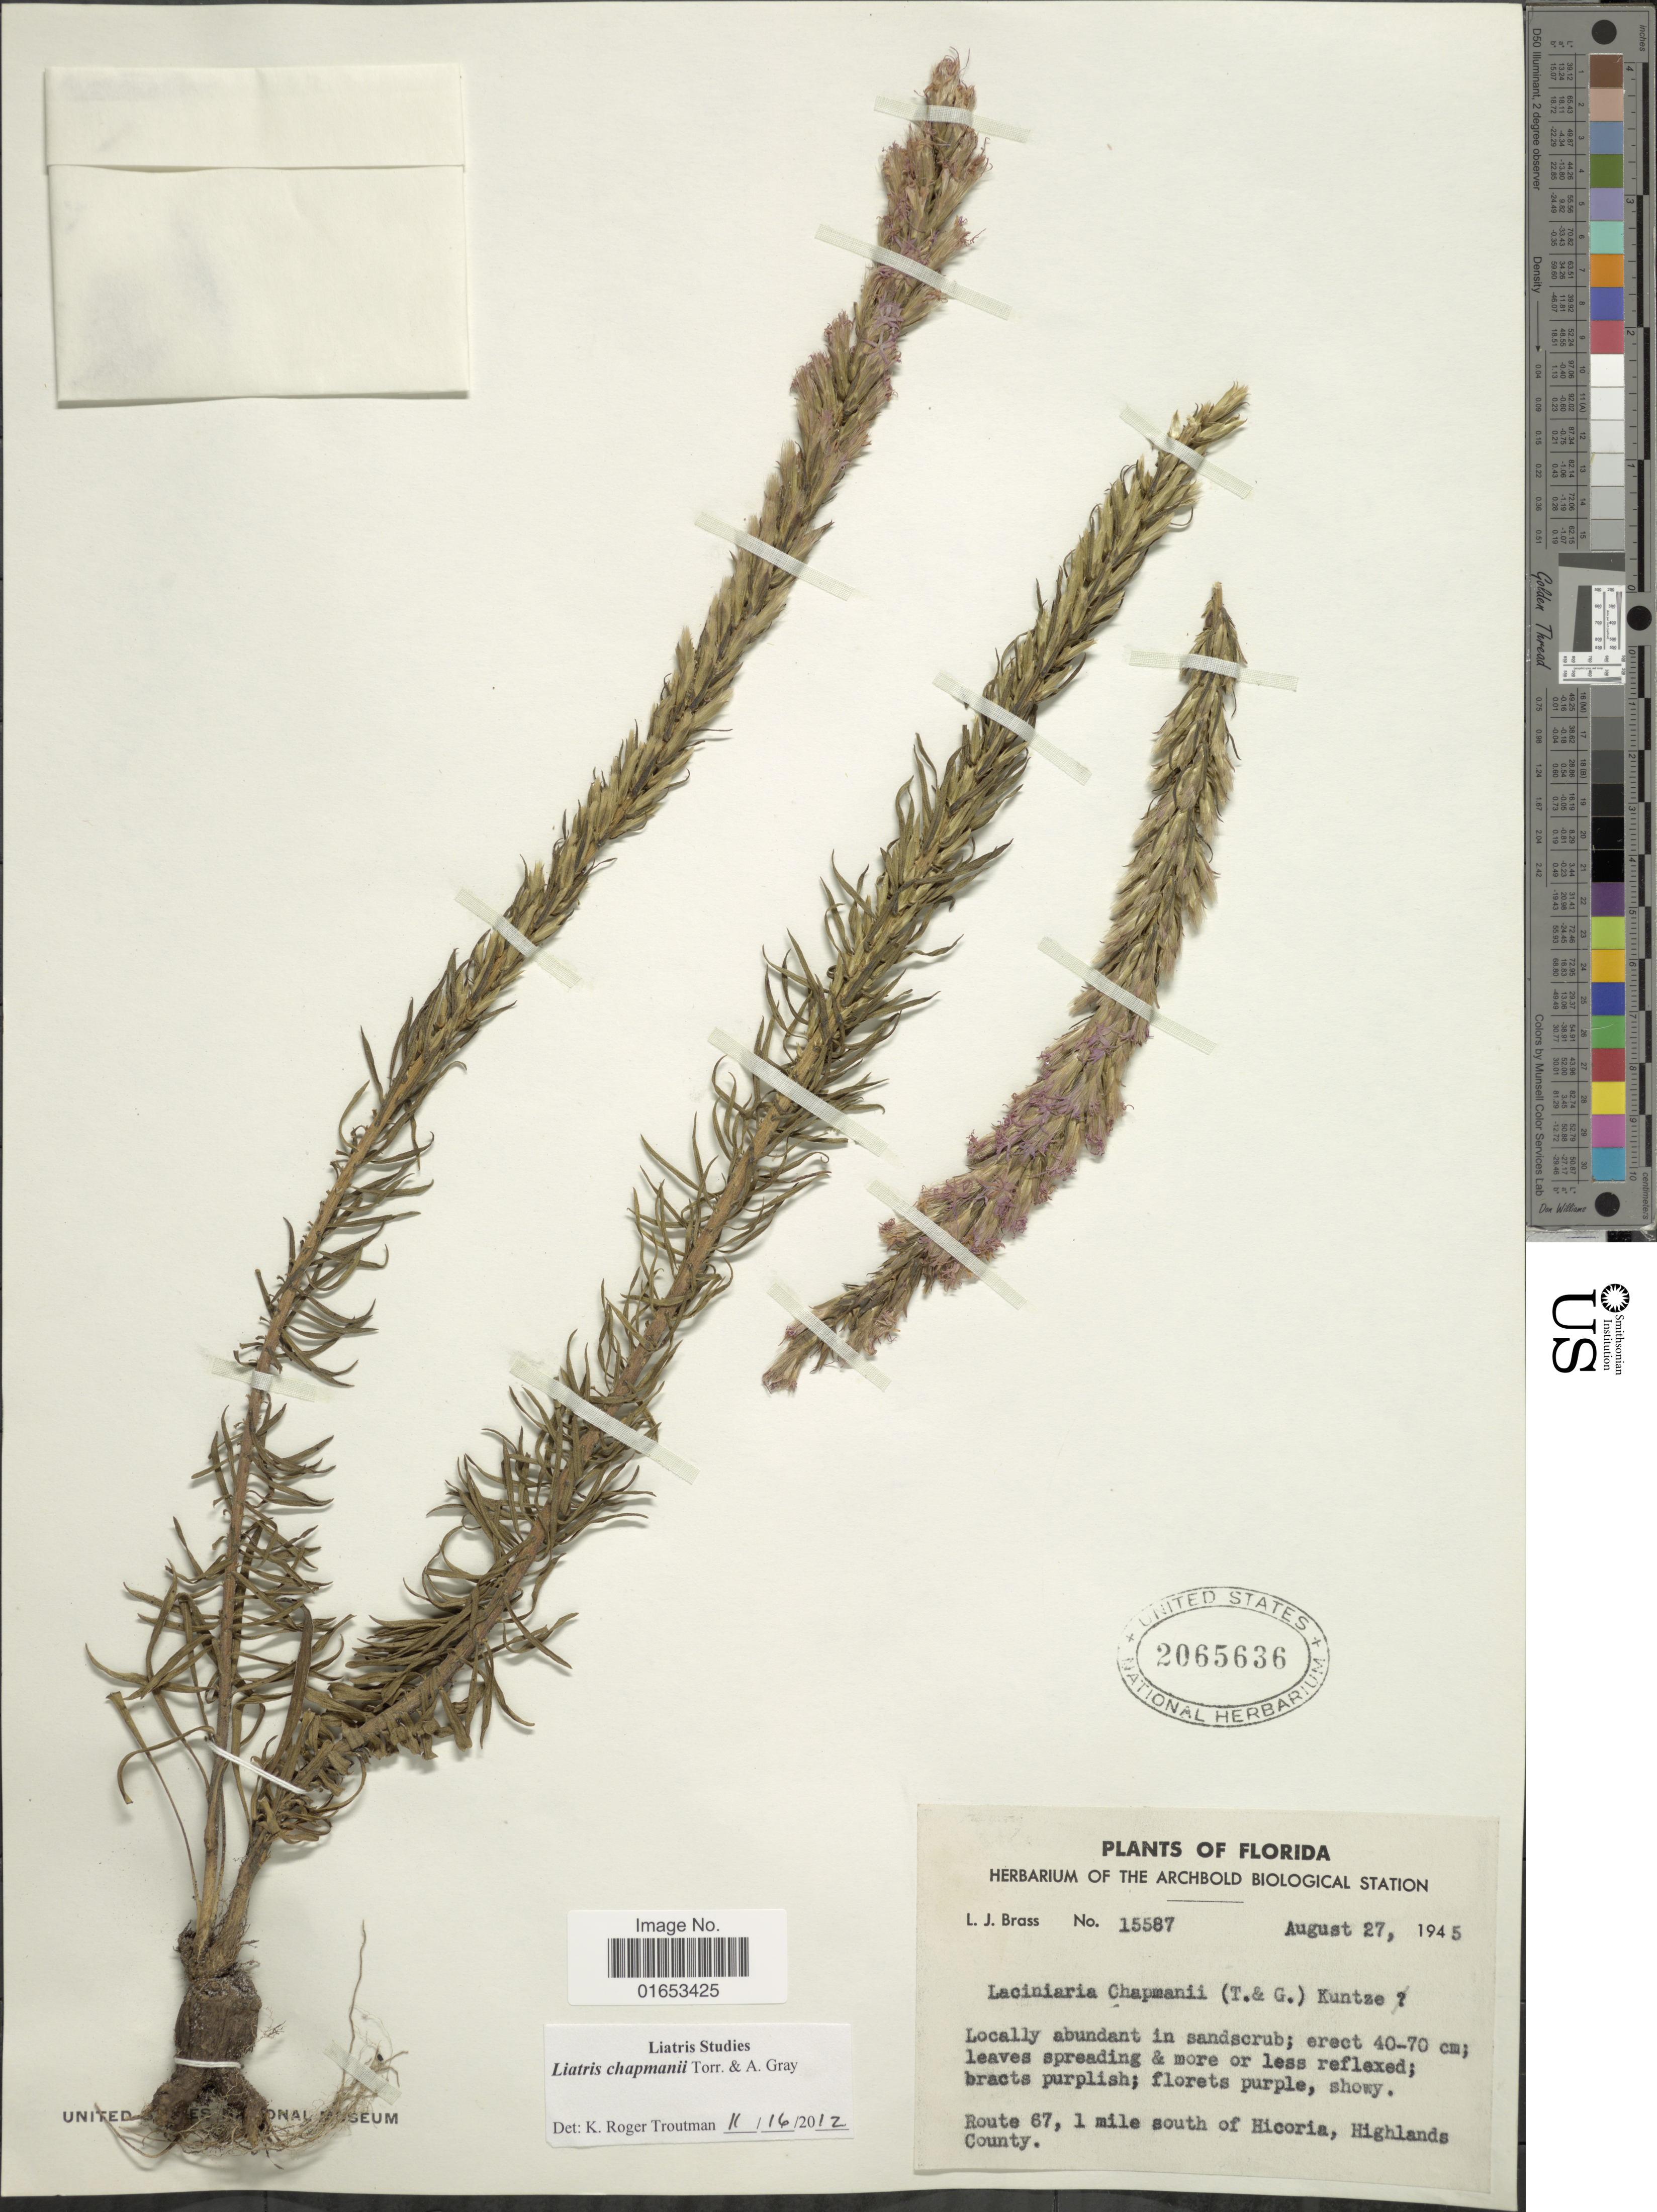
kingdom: Plantae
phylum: Tracheophyta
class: Magnoliopsida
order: Asterales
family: Asteraceae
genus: Liatris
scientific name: Liatris chapmanii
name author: Torr. & A. Gray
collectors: L. J. Brass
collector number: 15587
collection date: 1945-08-27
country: United States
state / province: Florida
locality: Route 67, 1 mile south of Hicoria, Highlands County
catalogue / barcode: US 2065636